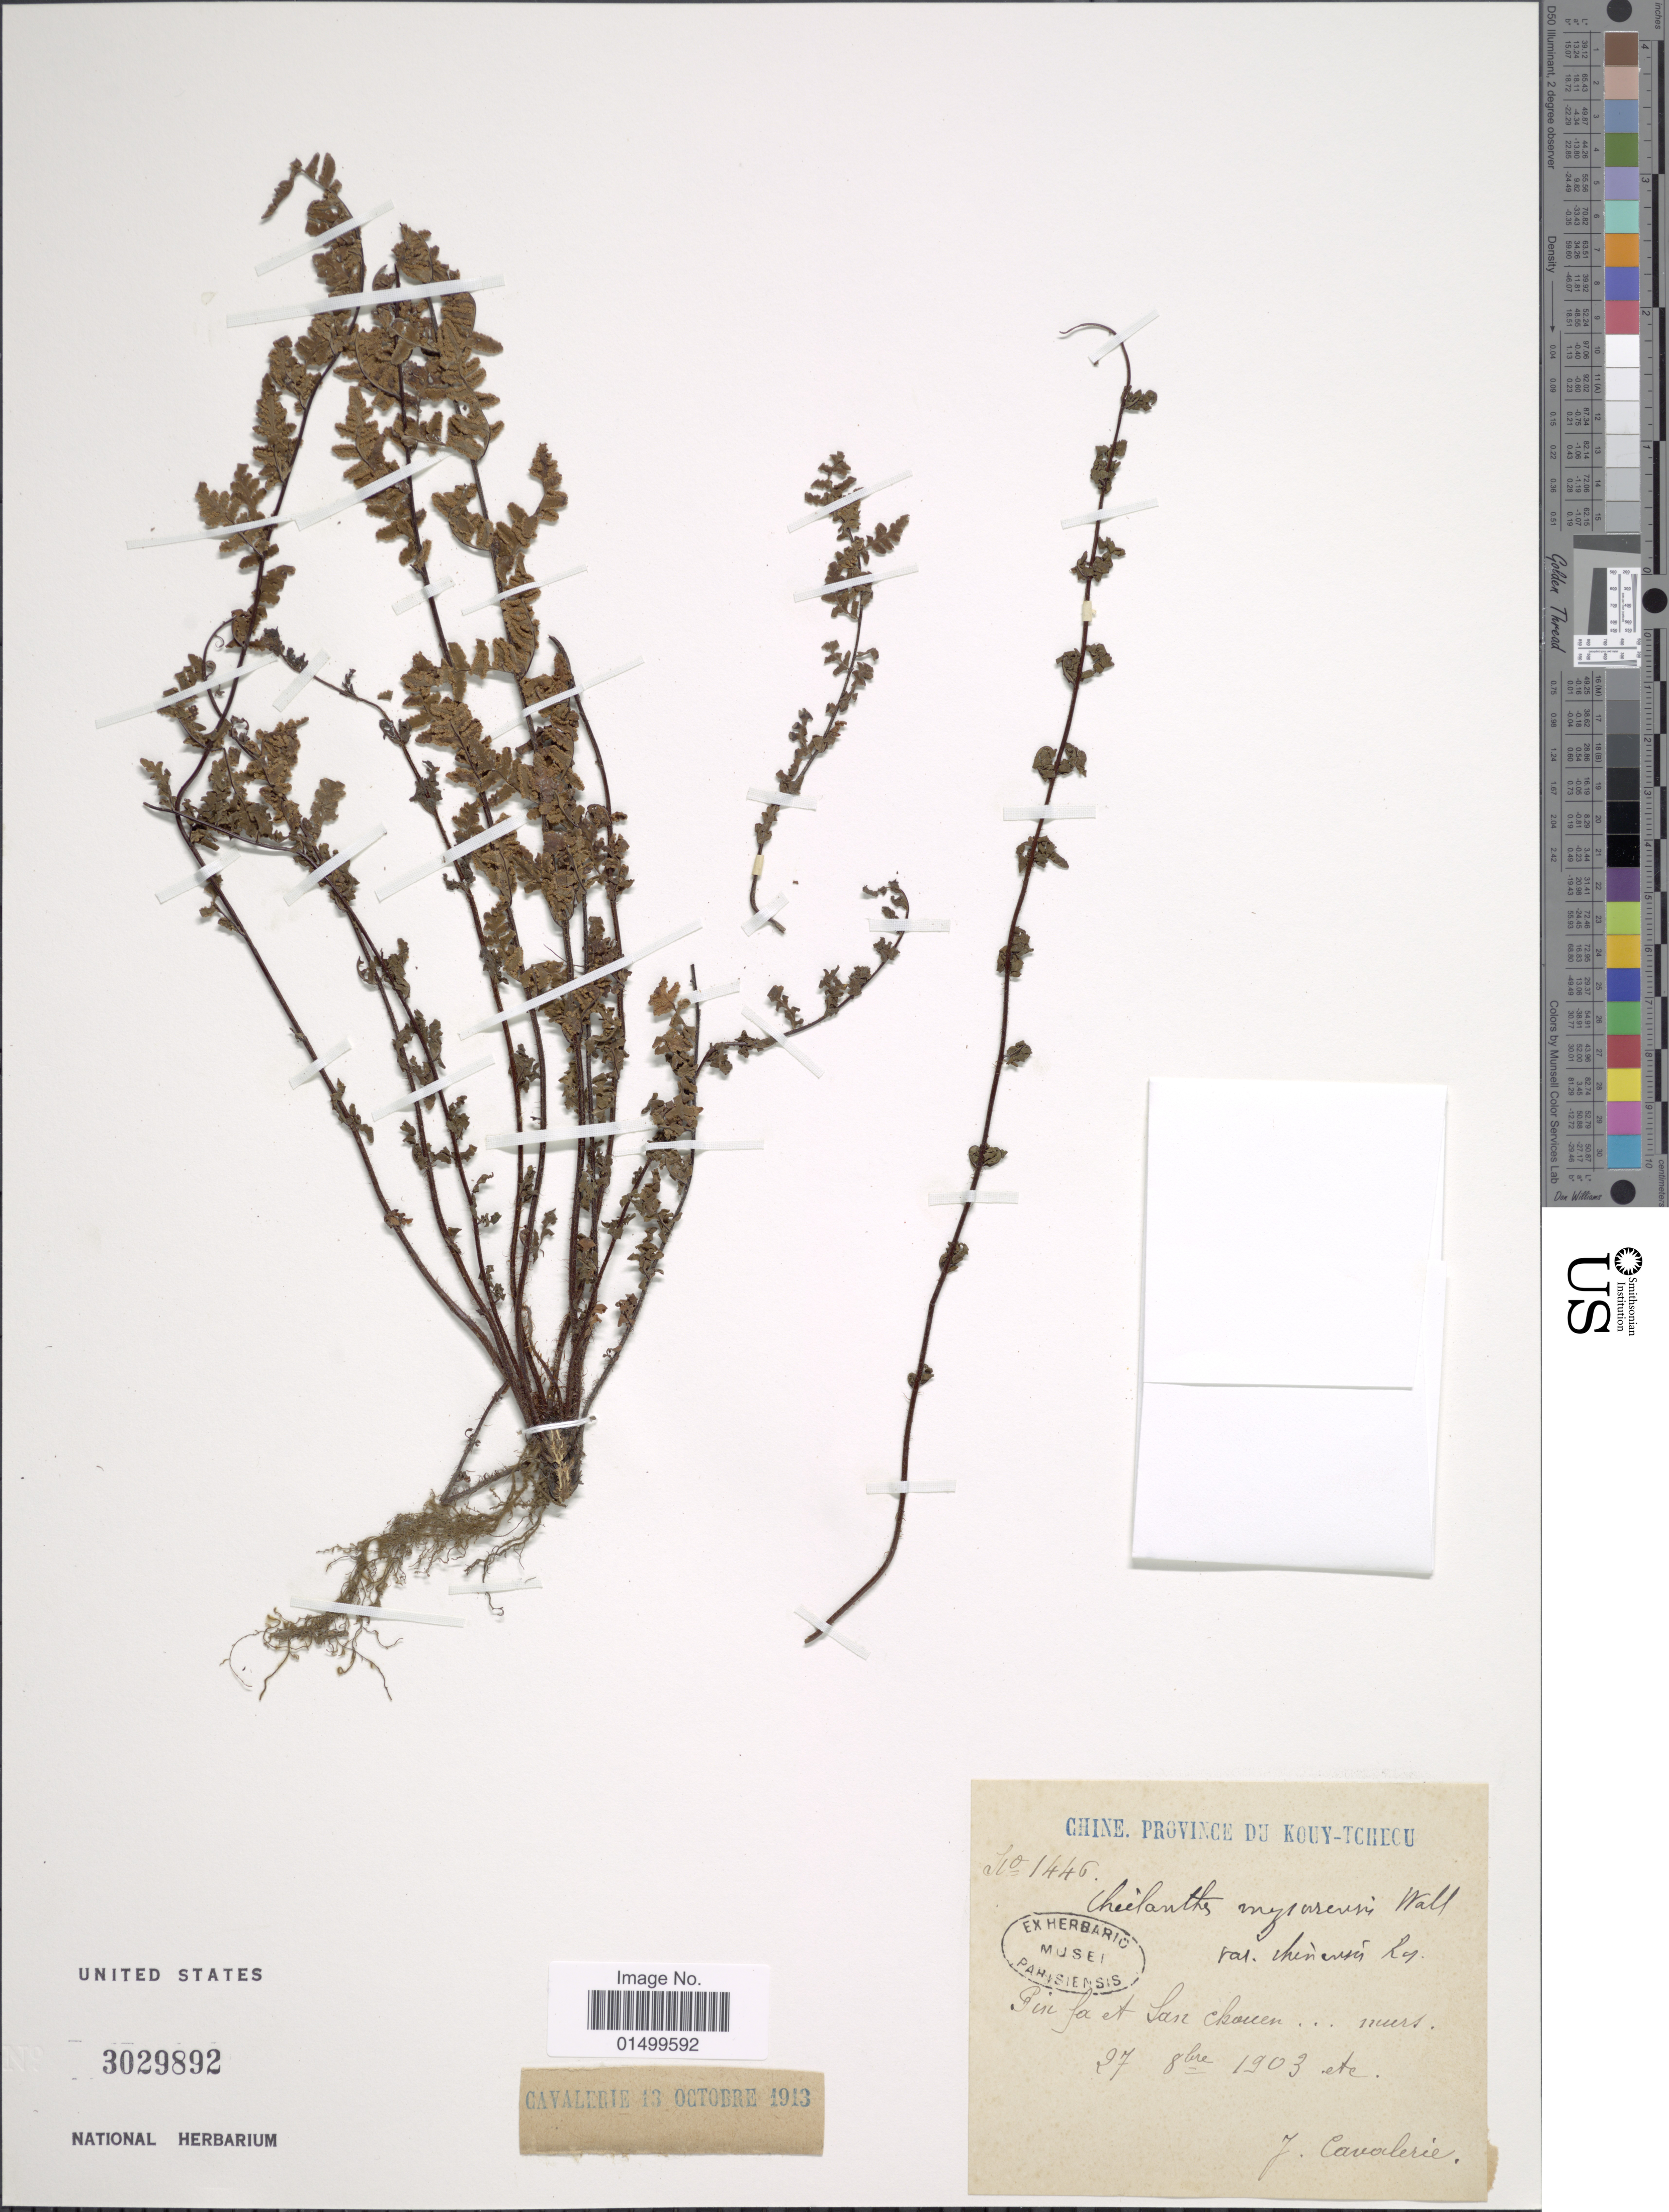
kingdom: Plantae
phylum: Tracheophyta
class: Polypodiopsida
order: Polypodiales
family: Pteridaceae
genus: Cheilanthes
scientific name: Cheilanthes mysurensis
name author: Wall. ex Hook.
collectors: J. Cavalerie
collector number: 1446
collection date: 1903-10-27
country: China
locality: Chine Province Du kouy-Tchecu. Fin fa et Sau Chouen... nuers [interpreted]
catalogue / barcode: US 3029892